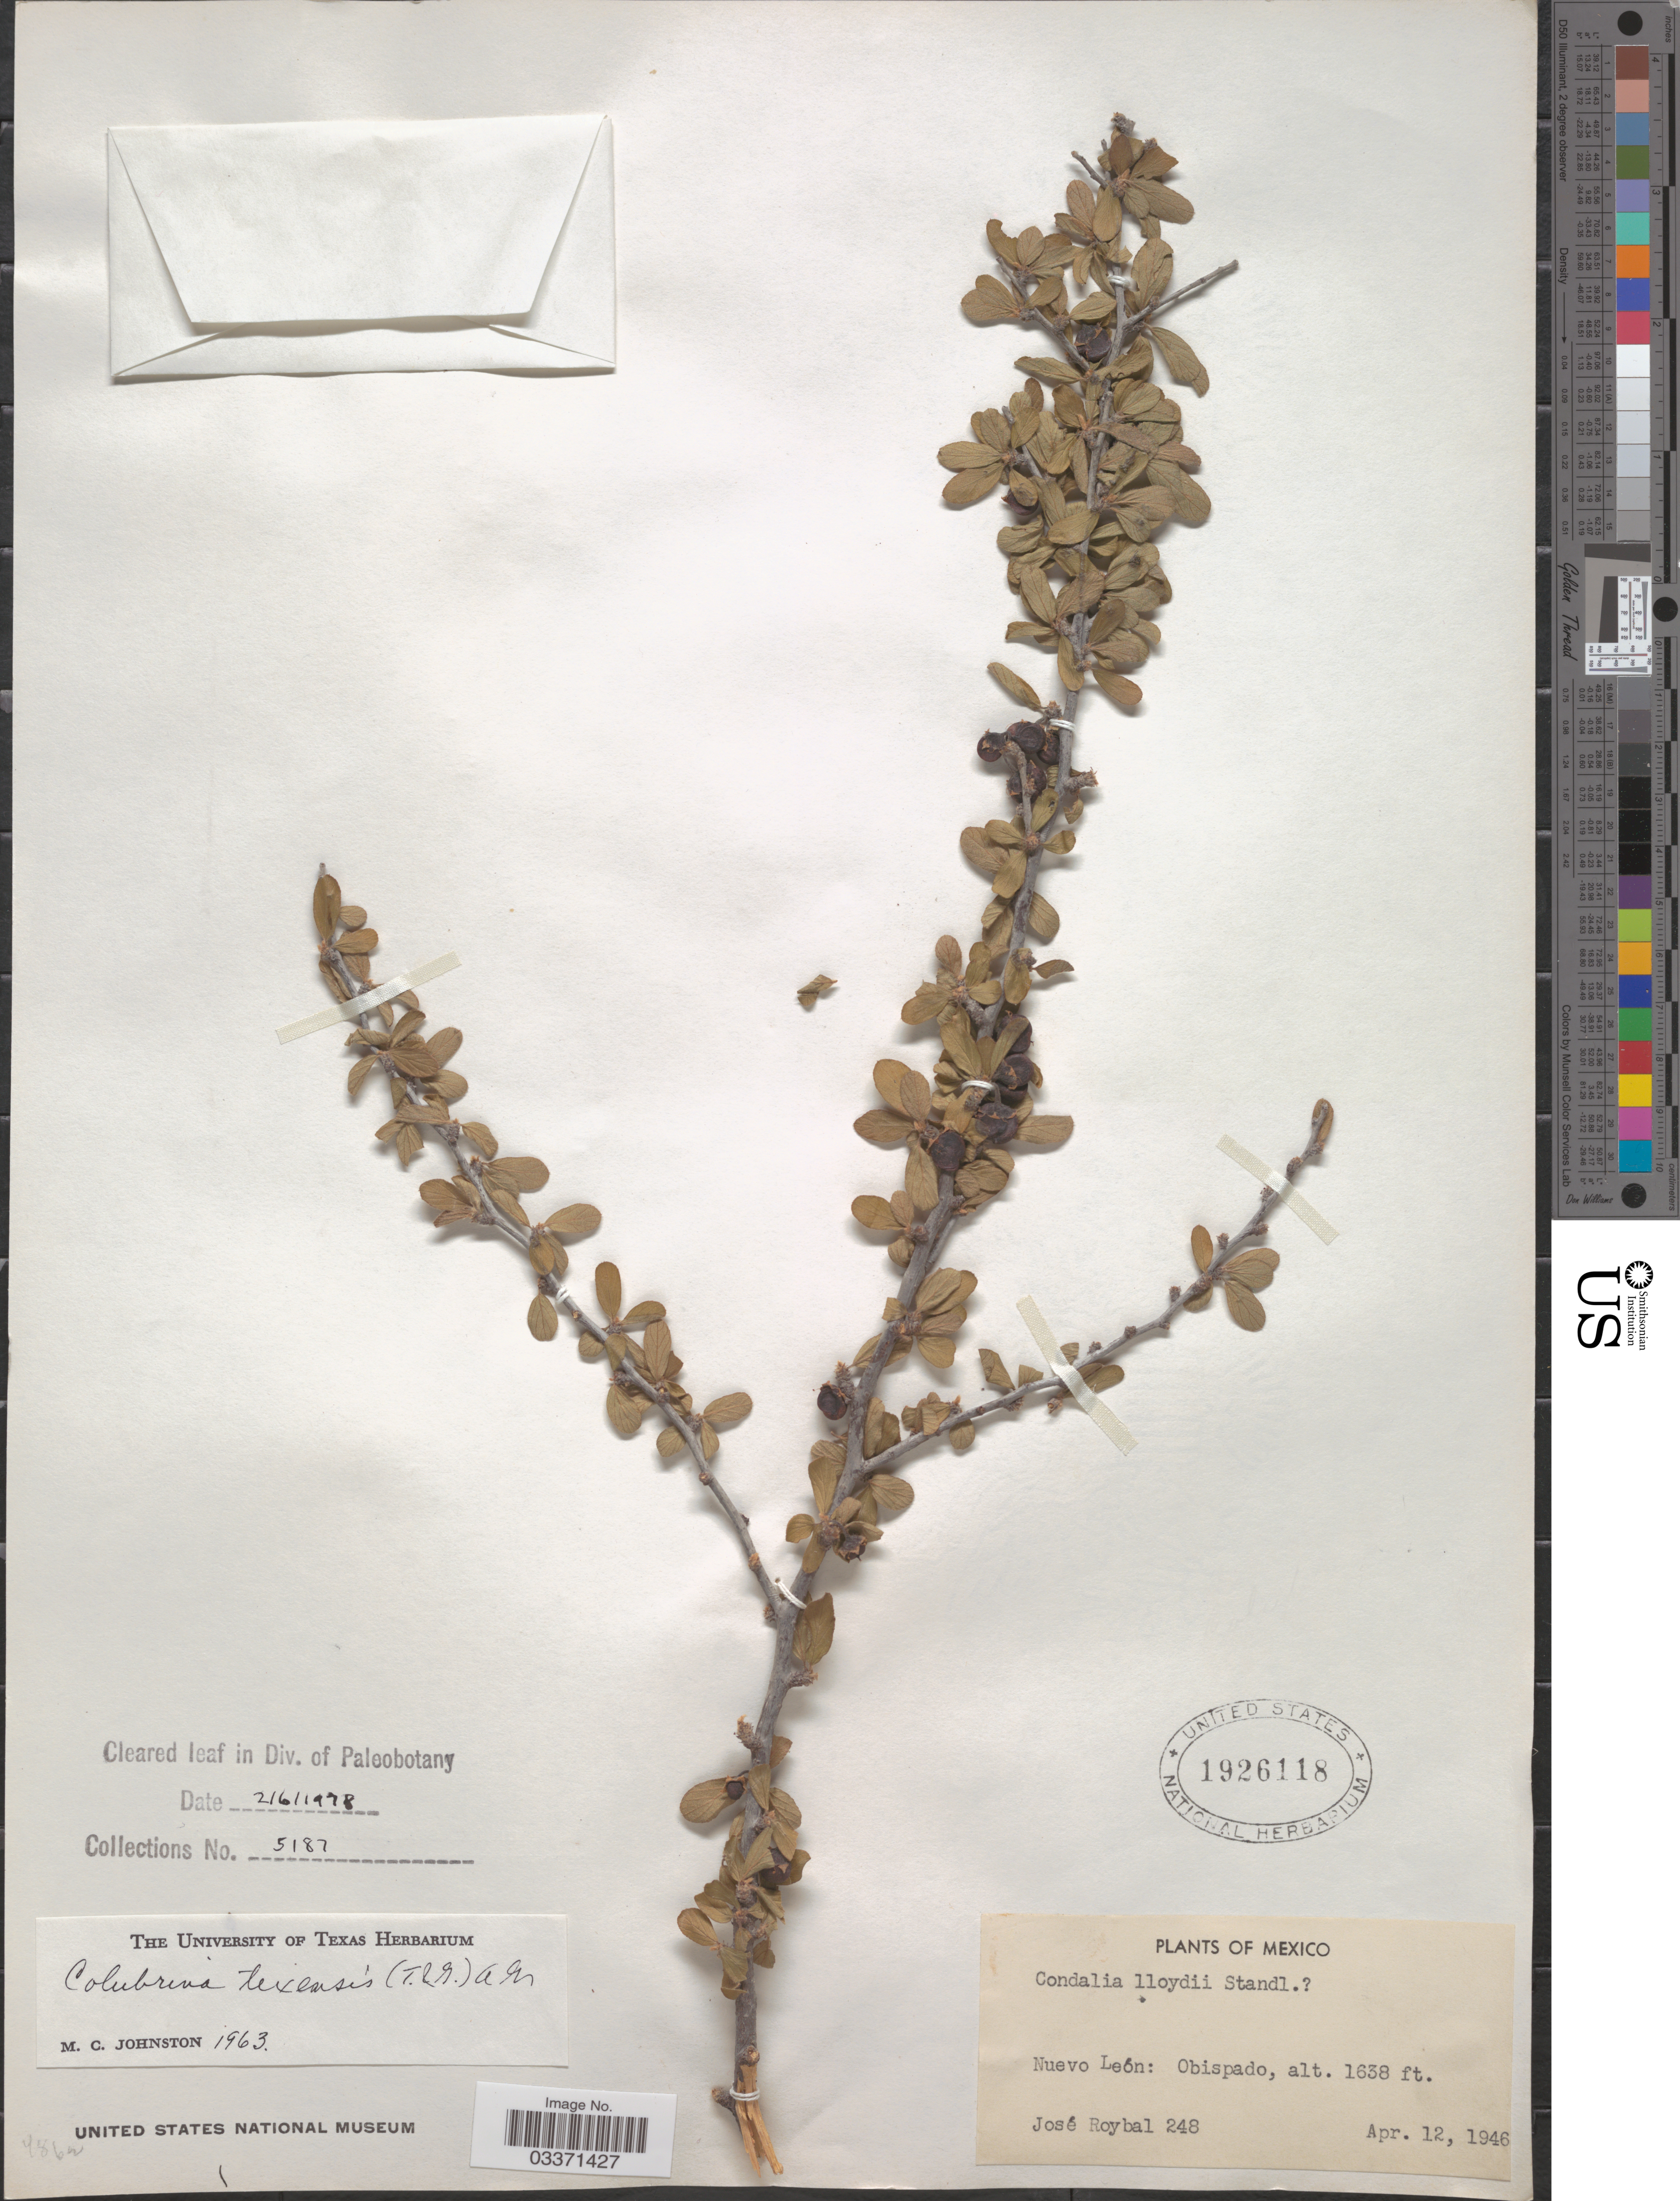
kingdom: Plantae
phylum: Tracheophyta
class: Magnoliopsida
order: Rosales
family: Rhamnaceae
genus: Colubrina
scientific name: Colubrina texensis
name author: (Torr. & A. Gray) A. Gray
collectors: J. Roybal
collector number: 248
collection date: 1946-04-12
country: Mexico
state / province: Nuevo León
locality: Obispado.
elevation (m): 499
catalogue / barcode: US 1926118